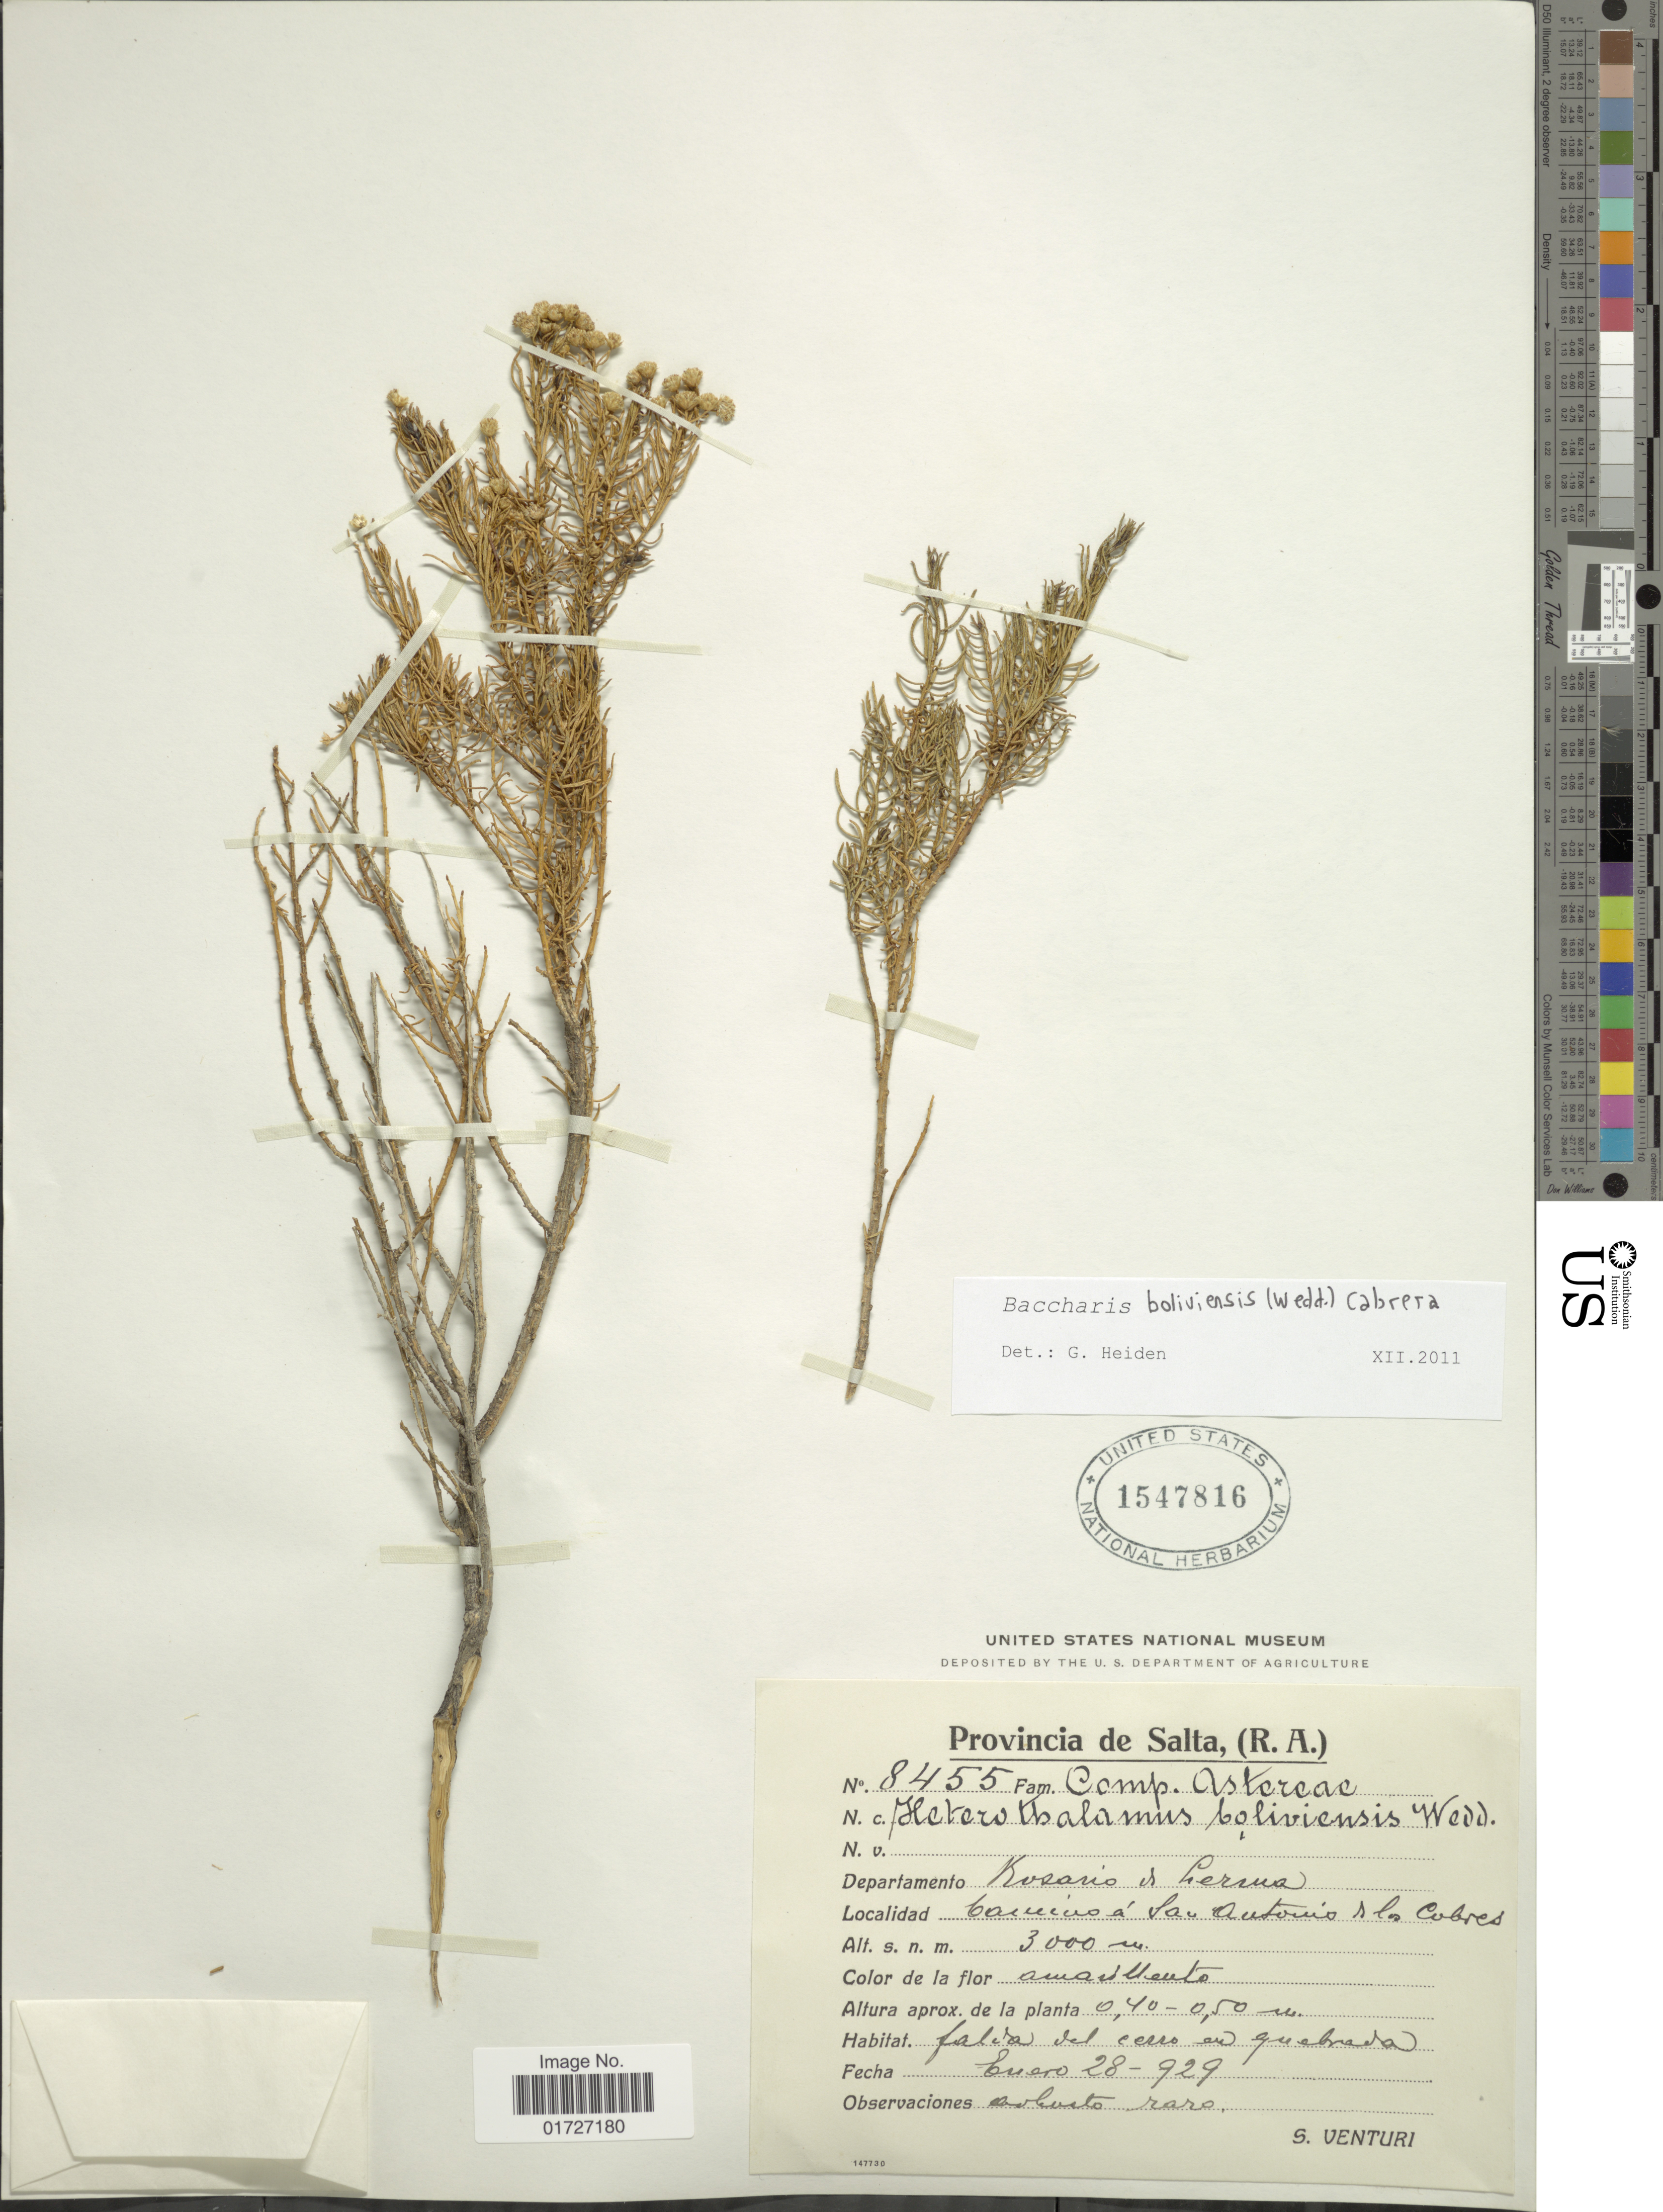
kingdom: Plantae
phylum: Tracheophyta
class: Magnoliopsida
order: Asterales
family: Asteraceae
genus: Baccharis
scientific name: Baccharis bolivensis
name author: (Wedd.) Cabrera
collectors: S. Venturi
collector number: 8455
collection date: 1929-01-28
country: Argentina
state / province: Salta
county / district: Rosario de Lerma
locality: Camino a San Antonio de los Cobres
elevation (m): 3000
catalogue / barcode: US 1547816